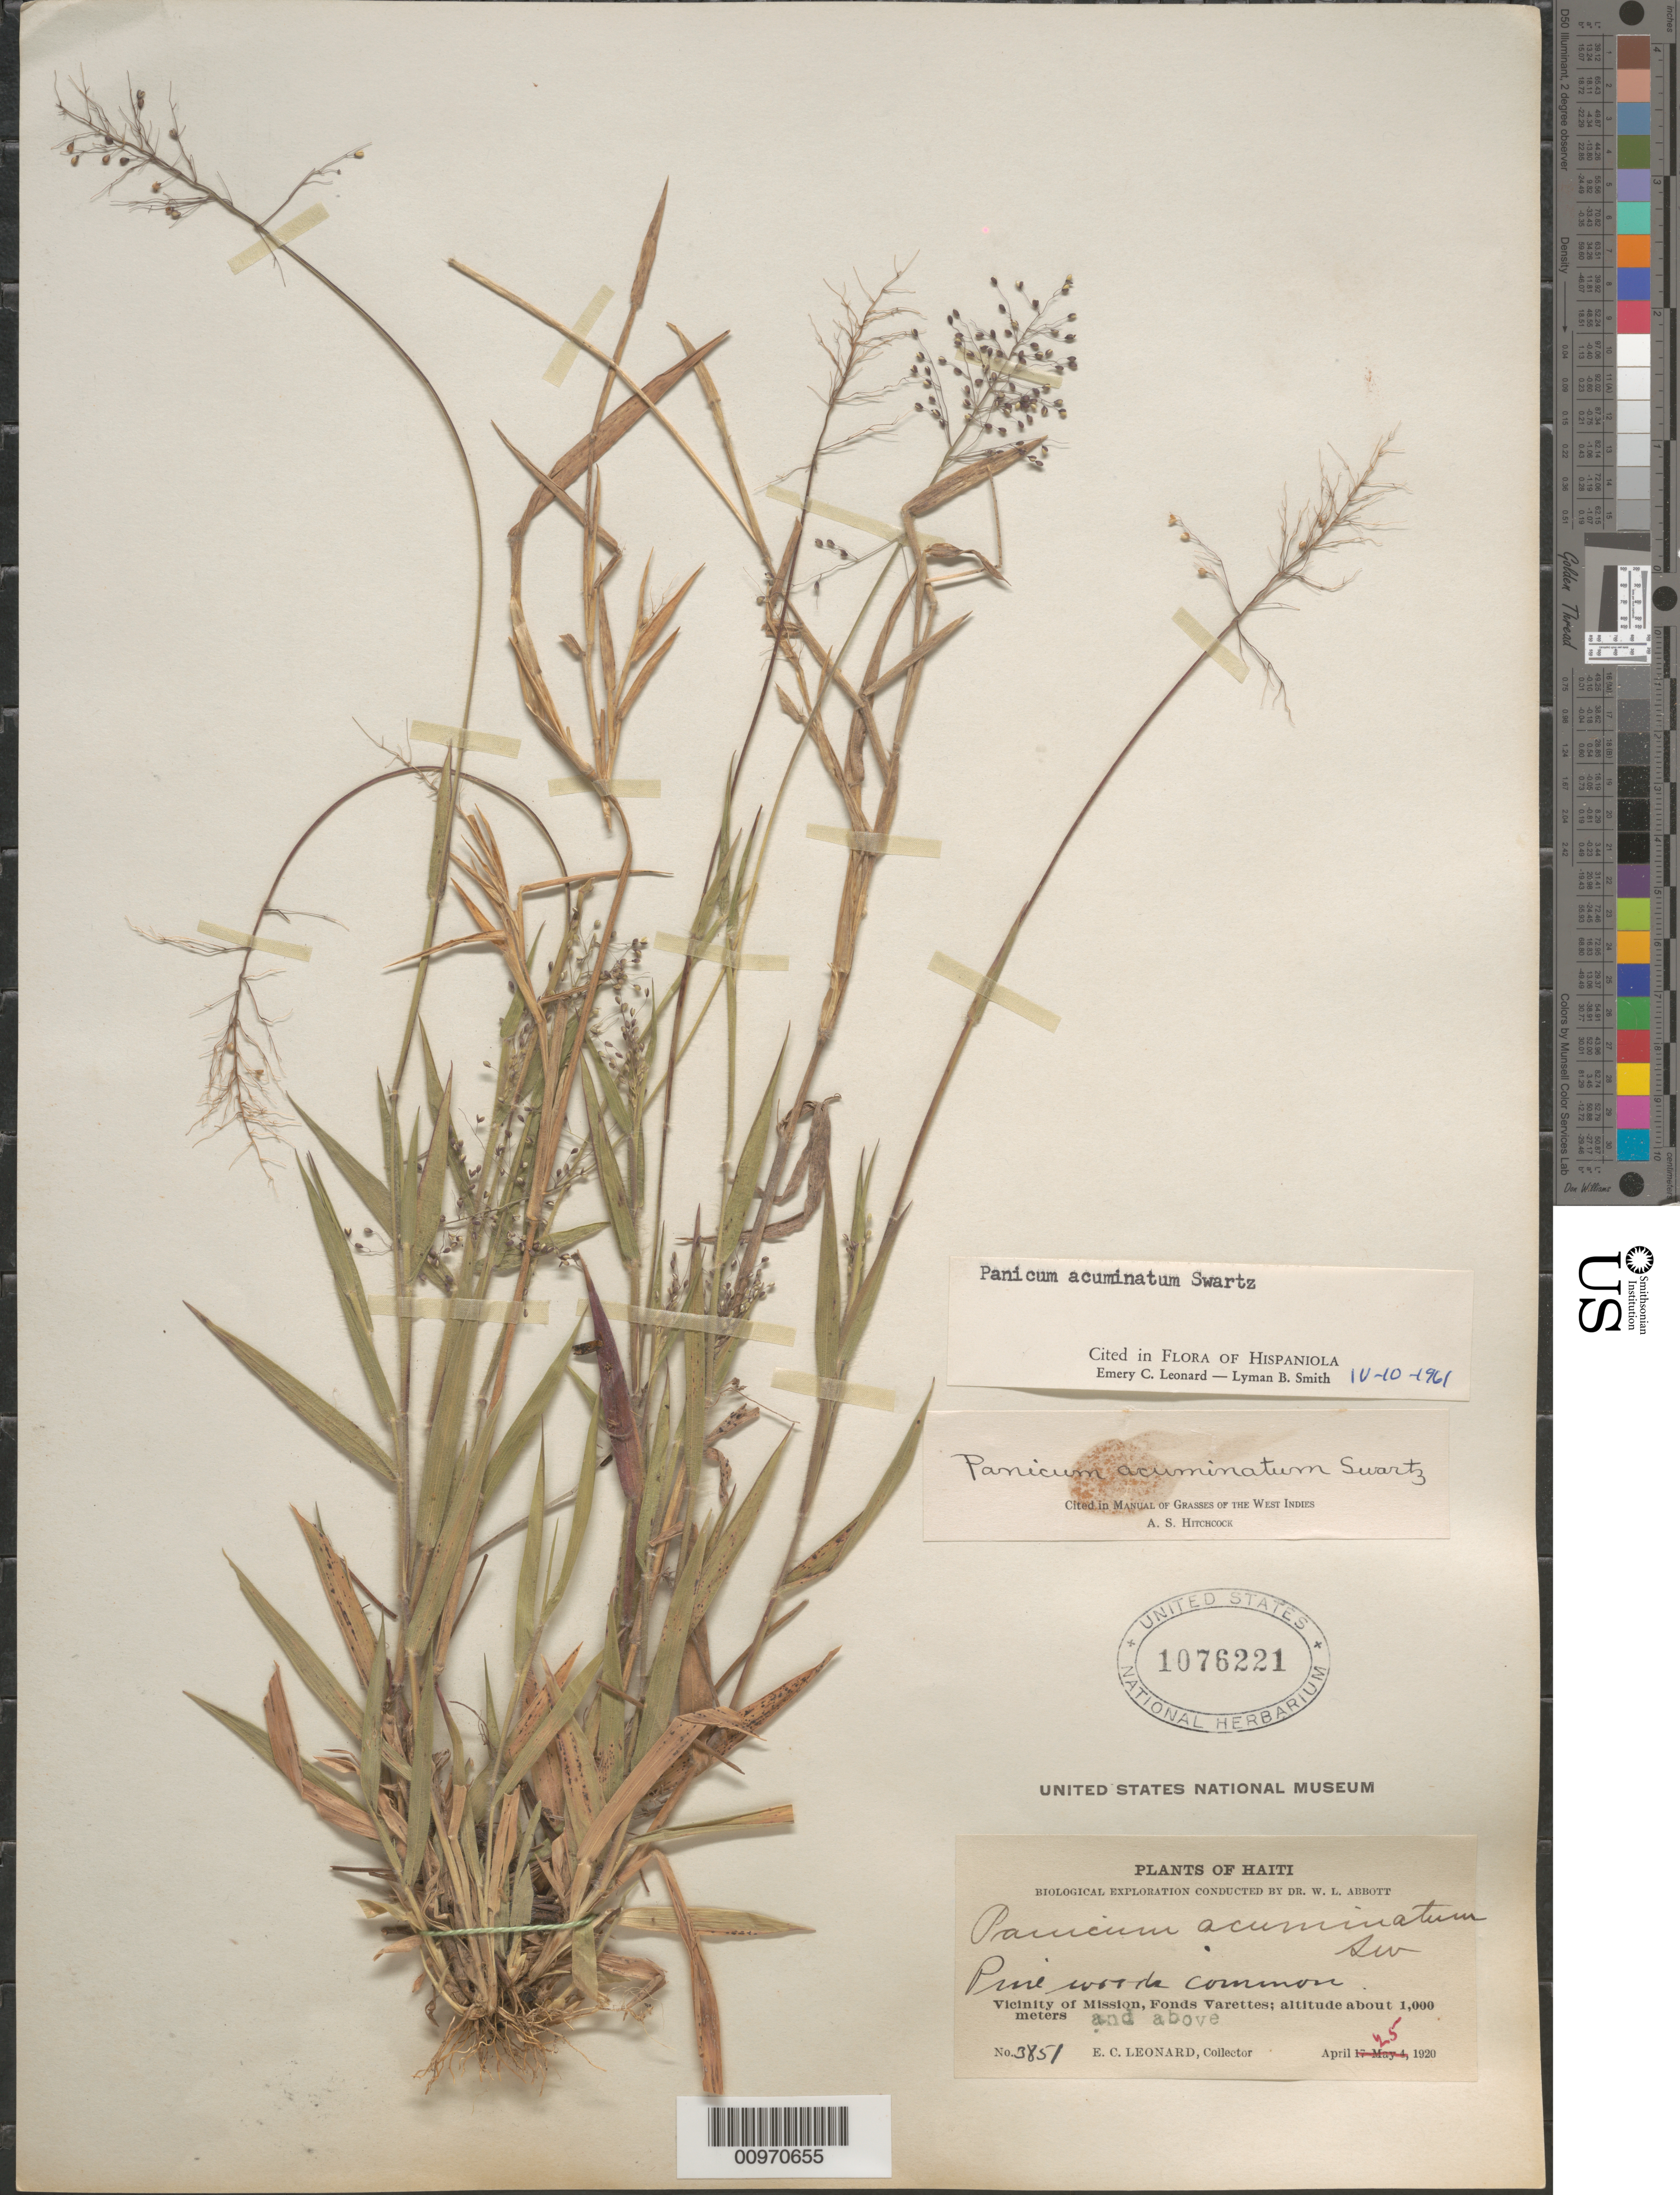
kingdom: Plantae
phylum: Tracheophyta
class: Liliopsida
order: Poales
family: Poaceae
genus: Panicum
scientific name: Panicum acuminatum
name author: Sw.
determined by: Leonard, E. C.; Smith, L. B.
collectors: E. C. Leonard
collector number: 3851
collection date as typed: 25 Apr 1920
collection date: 1920-04-25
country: Haiti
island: Hispaniola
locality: Mission vicinity, Fonds Varettes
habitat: Pine woods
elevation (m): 1000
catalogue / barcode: US 1076221